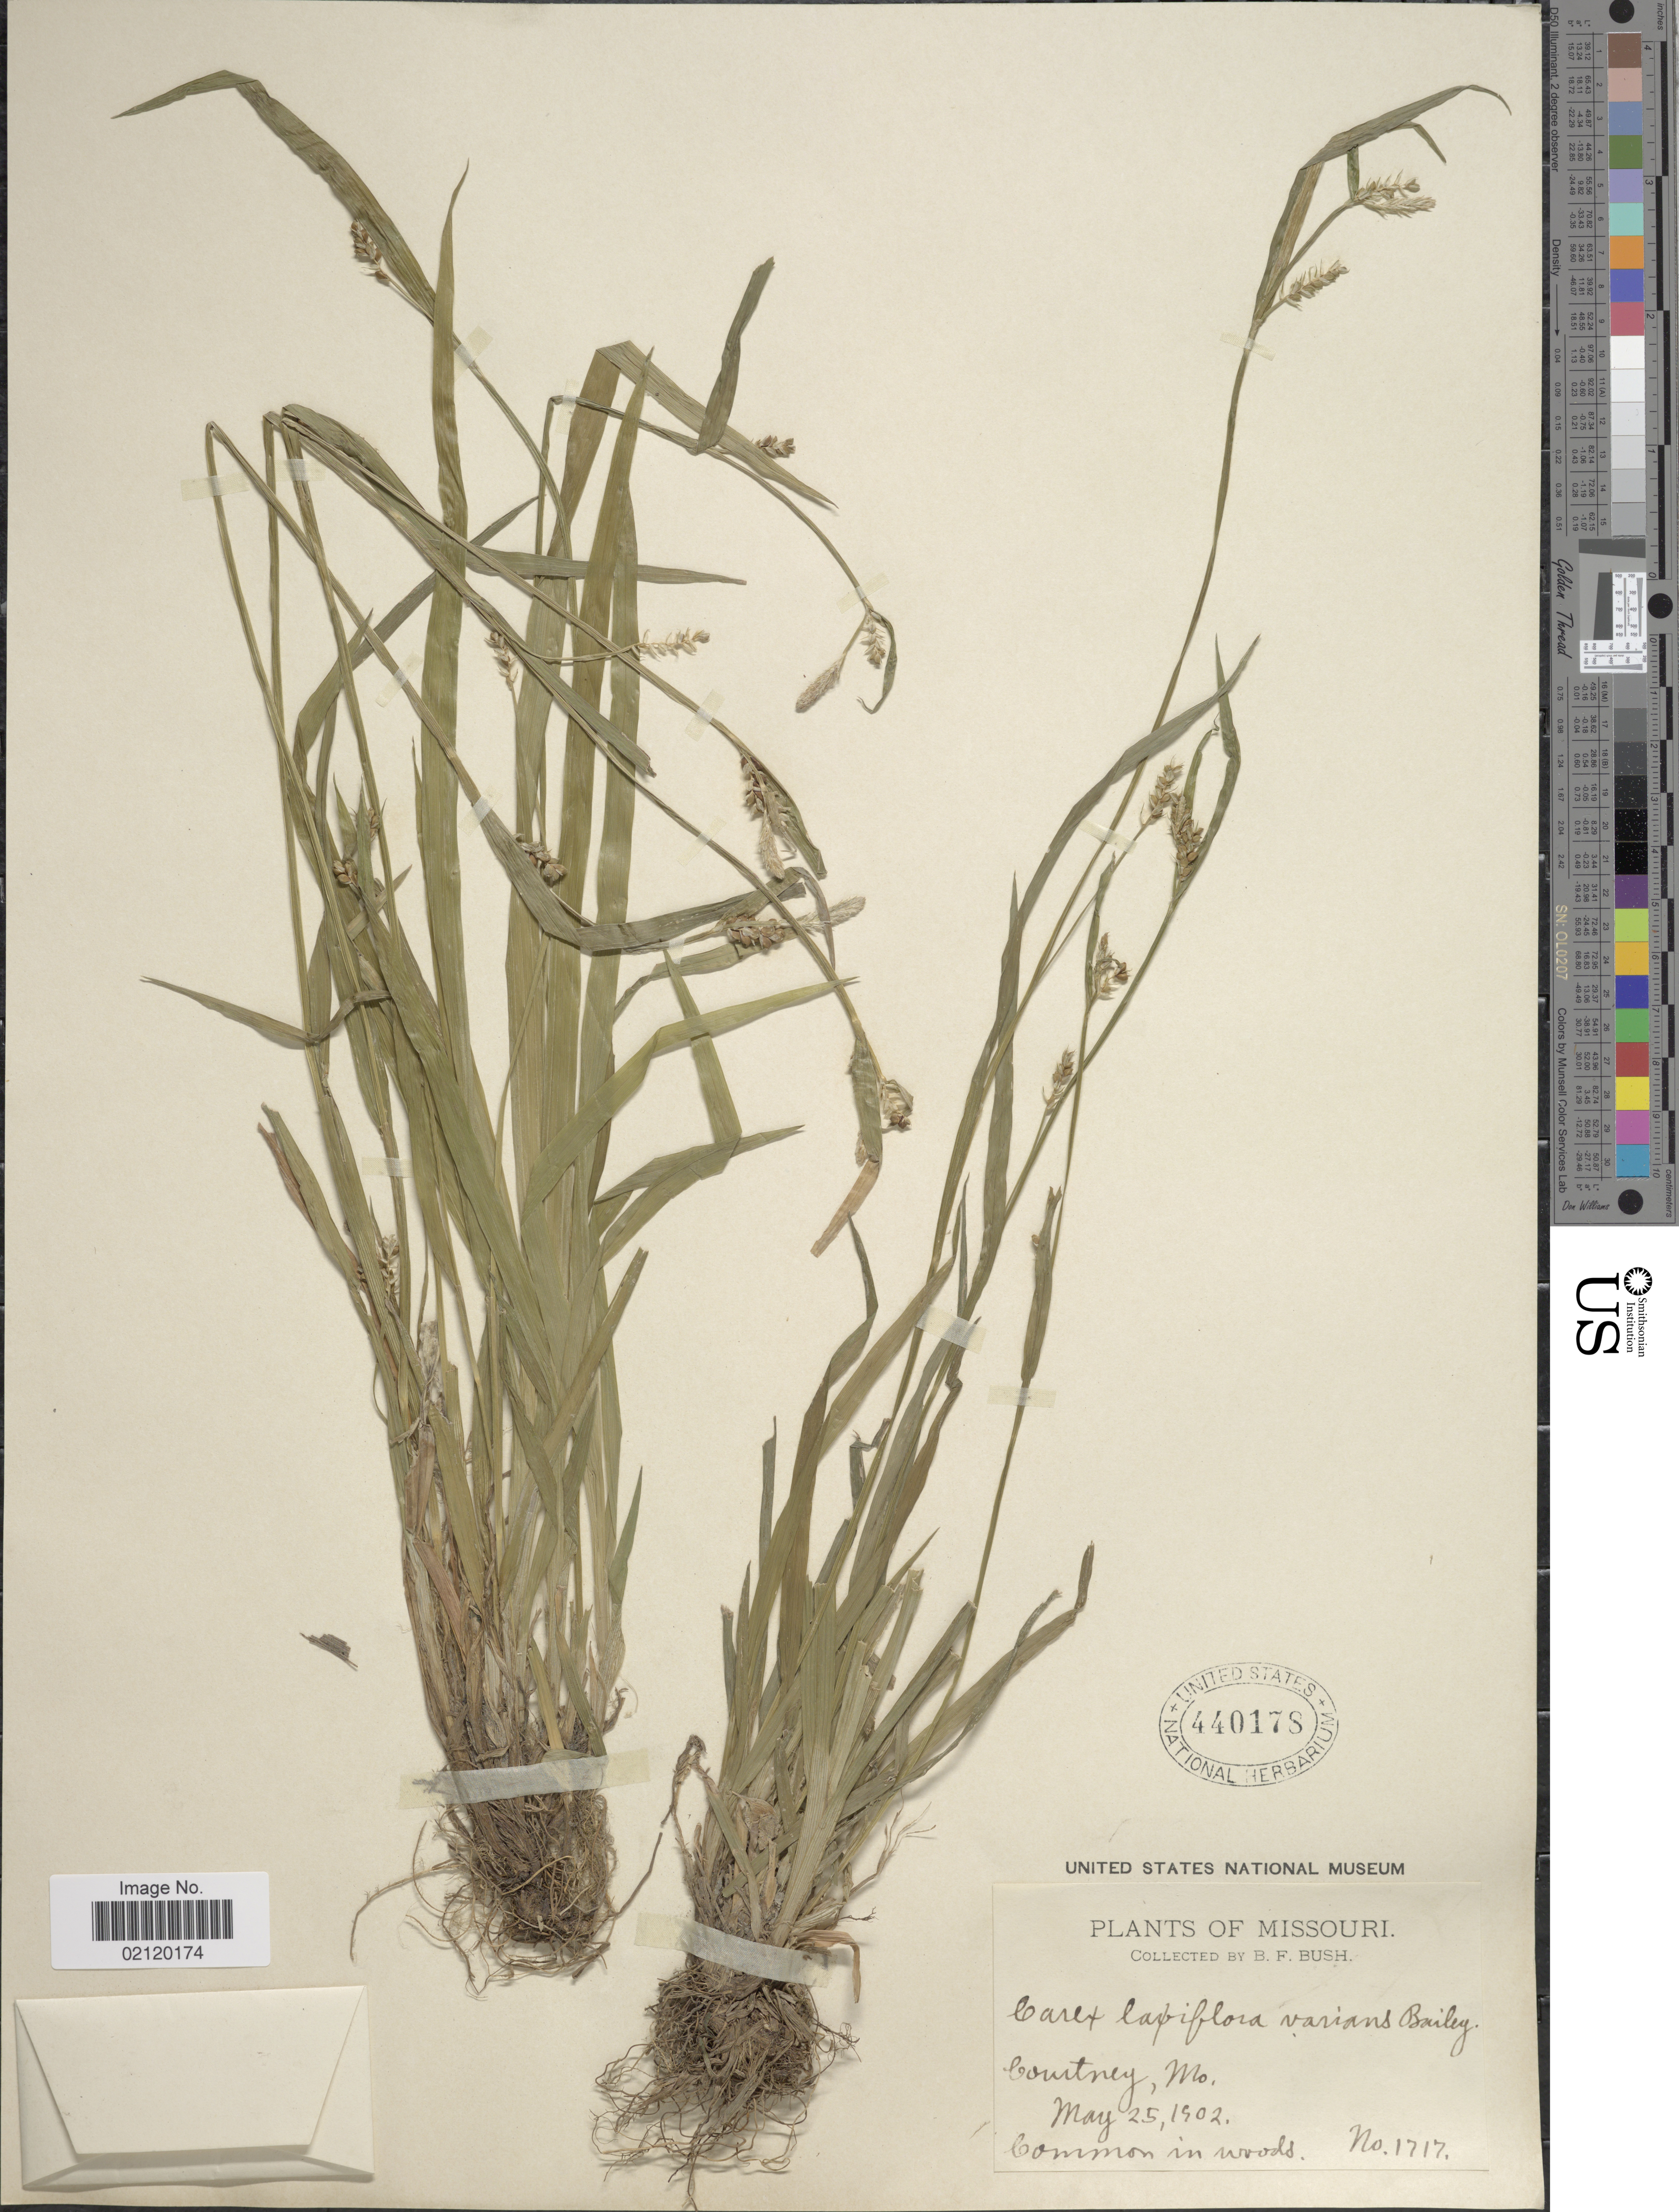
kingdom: Plantae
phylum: Tracheophyta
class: Liliopsida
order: Poales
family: Cyperaceae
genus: Carex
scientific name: Carex laxiflora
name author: Lam.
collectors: B. F. Bush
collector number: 1717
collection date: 1902-05-25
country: United States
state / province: Missouri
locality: Courtney, Mo.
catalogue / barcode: US 440178